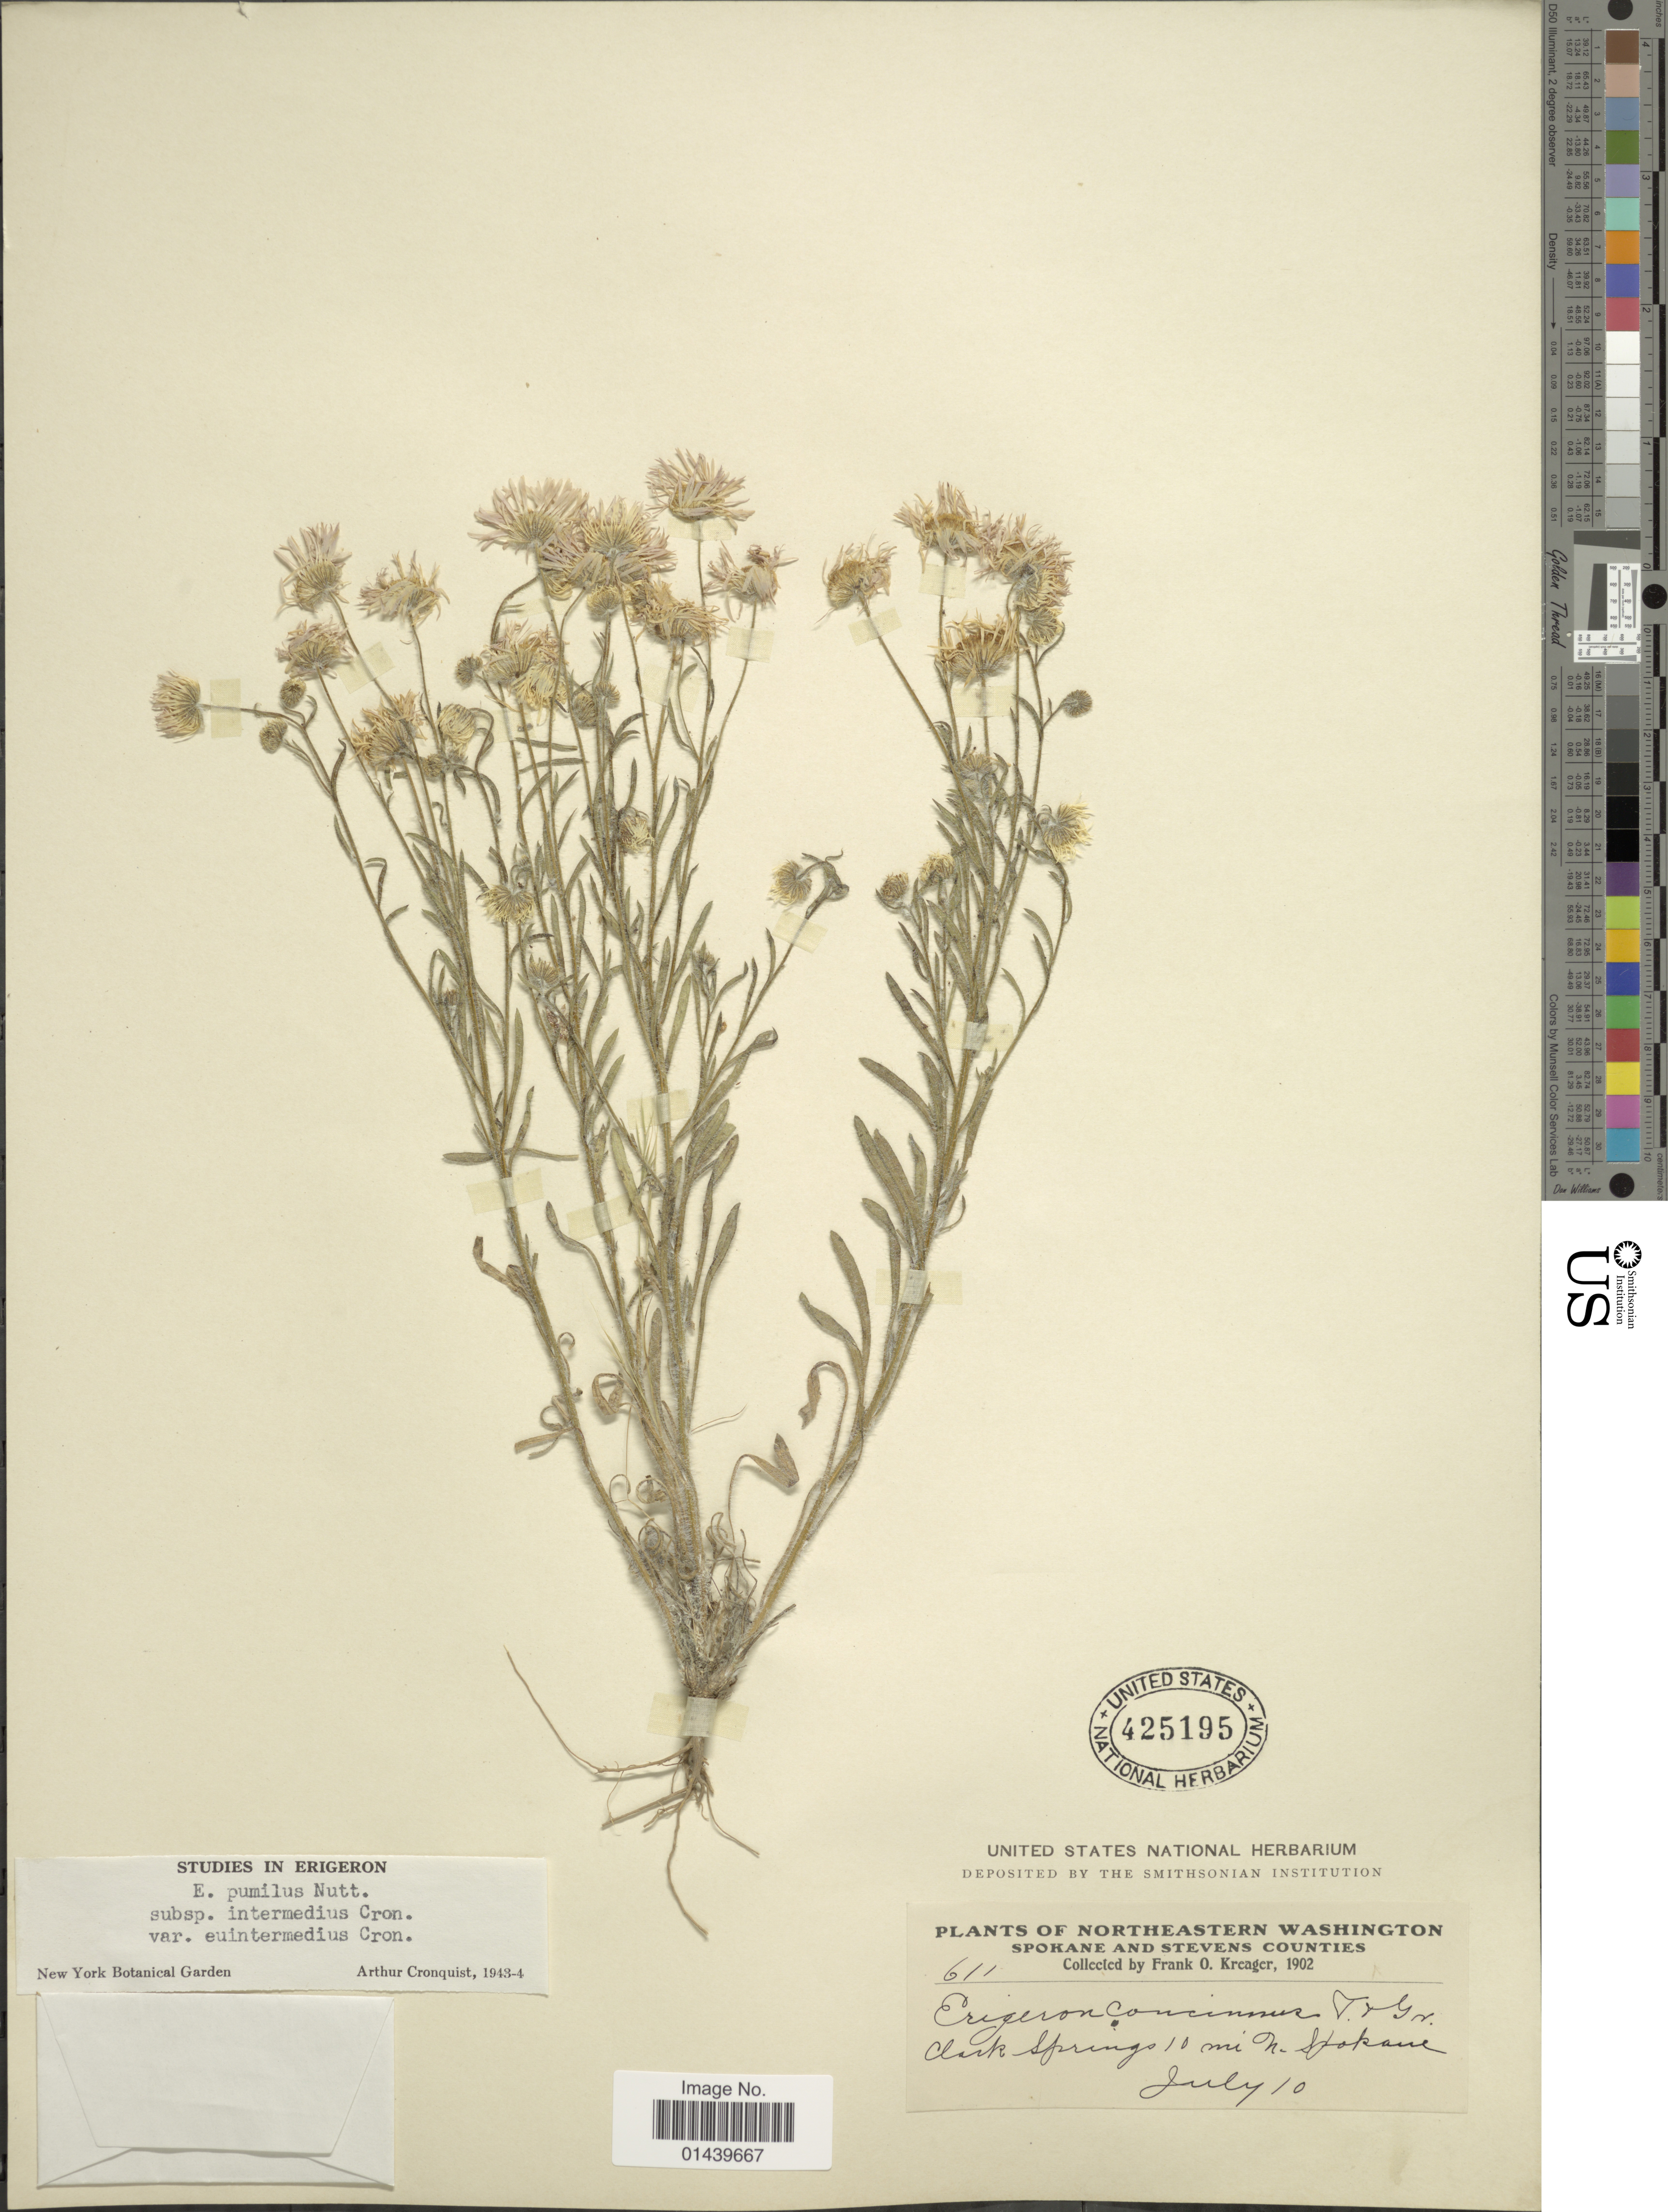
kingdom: Plantae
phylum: Tracheophyta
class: Magnoliopsida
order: Asterales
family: Asteraceae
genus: Erigeron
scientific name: Erigeron pumilus subsp. intermedius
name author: Cronq.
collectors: F. Kreager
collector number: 611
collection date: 1902-07-10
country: United States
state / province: Washington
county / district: Spokane / Stevens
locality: Northeastern Washington. Spokane and Stevens Counties. Clark Springs 10 mi N. Spokane.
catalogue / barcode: US 425195